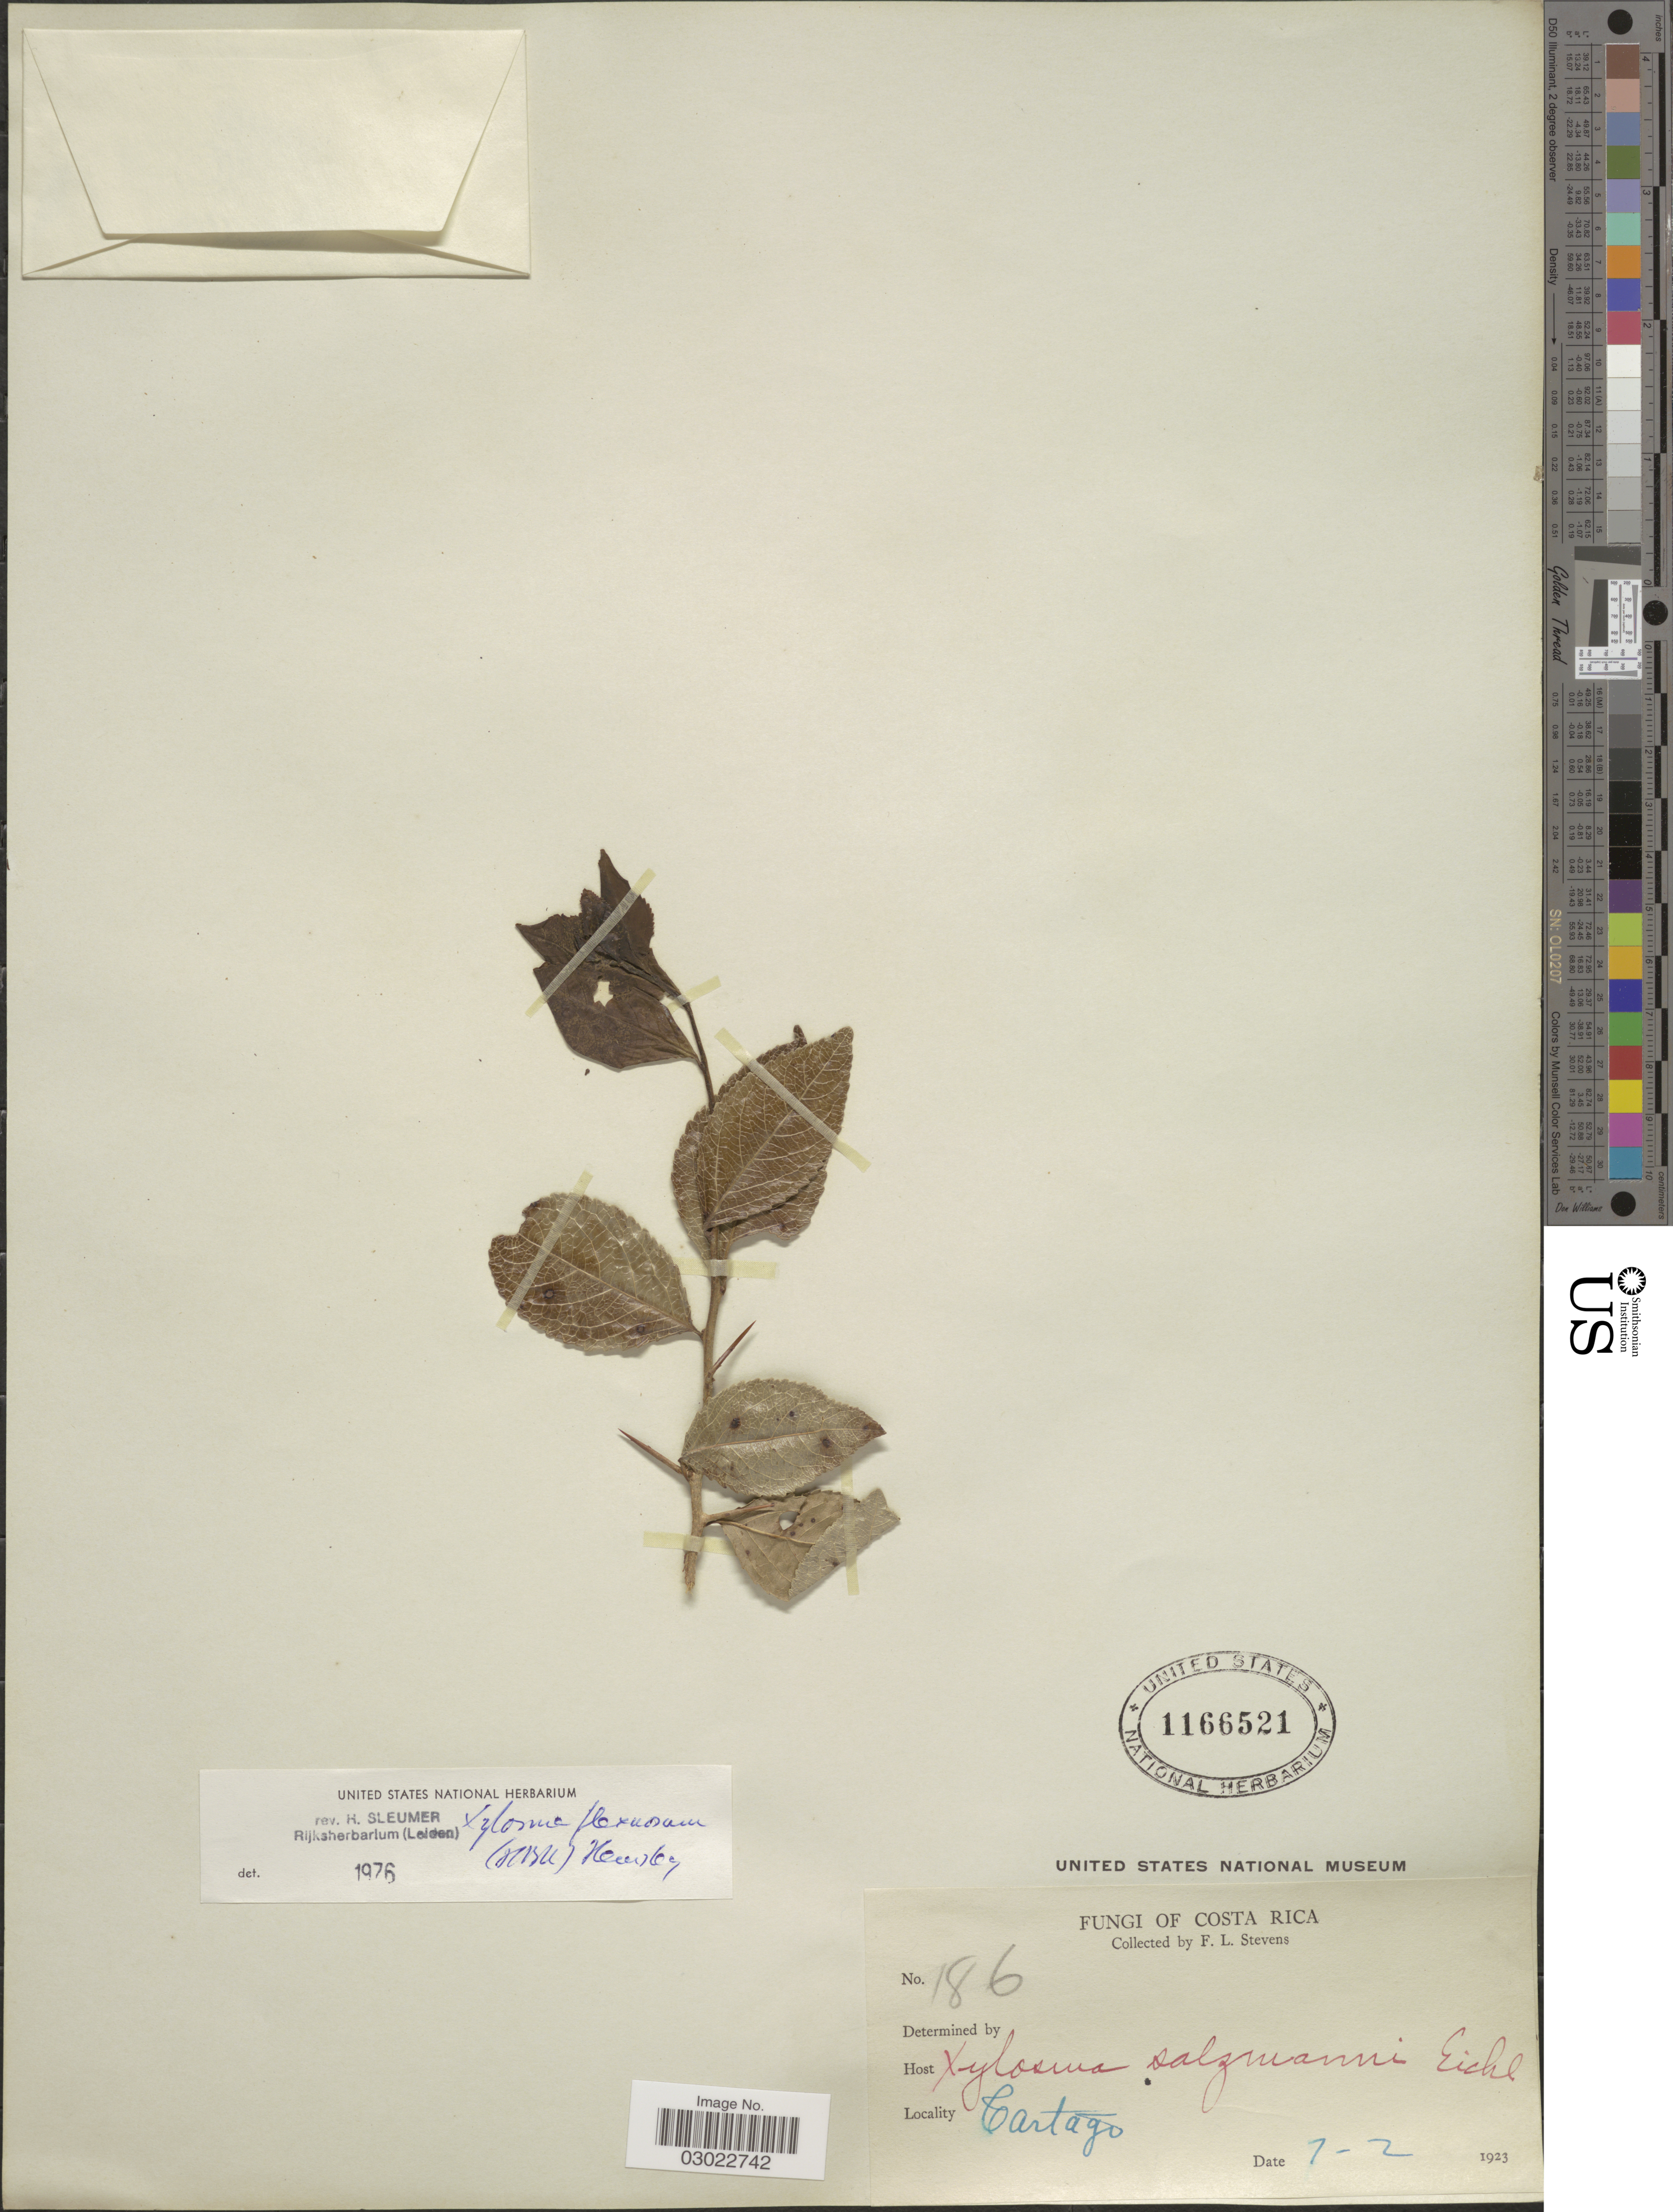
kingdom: Plantae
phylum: Tracheophyta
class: Magnoliopsida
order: Malpighiales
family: Salicaceae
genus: Xylosma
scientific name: Xylosma flexuosa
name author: (Kunth) Hemsl.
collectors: F. L. Stevens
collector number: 186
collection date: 1923-02-07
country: Costa Rica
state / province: Cartago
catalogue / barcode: US 1166521